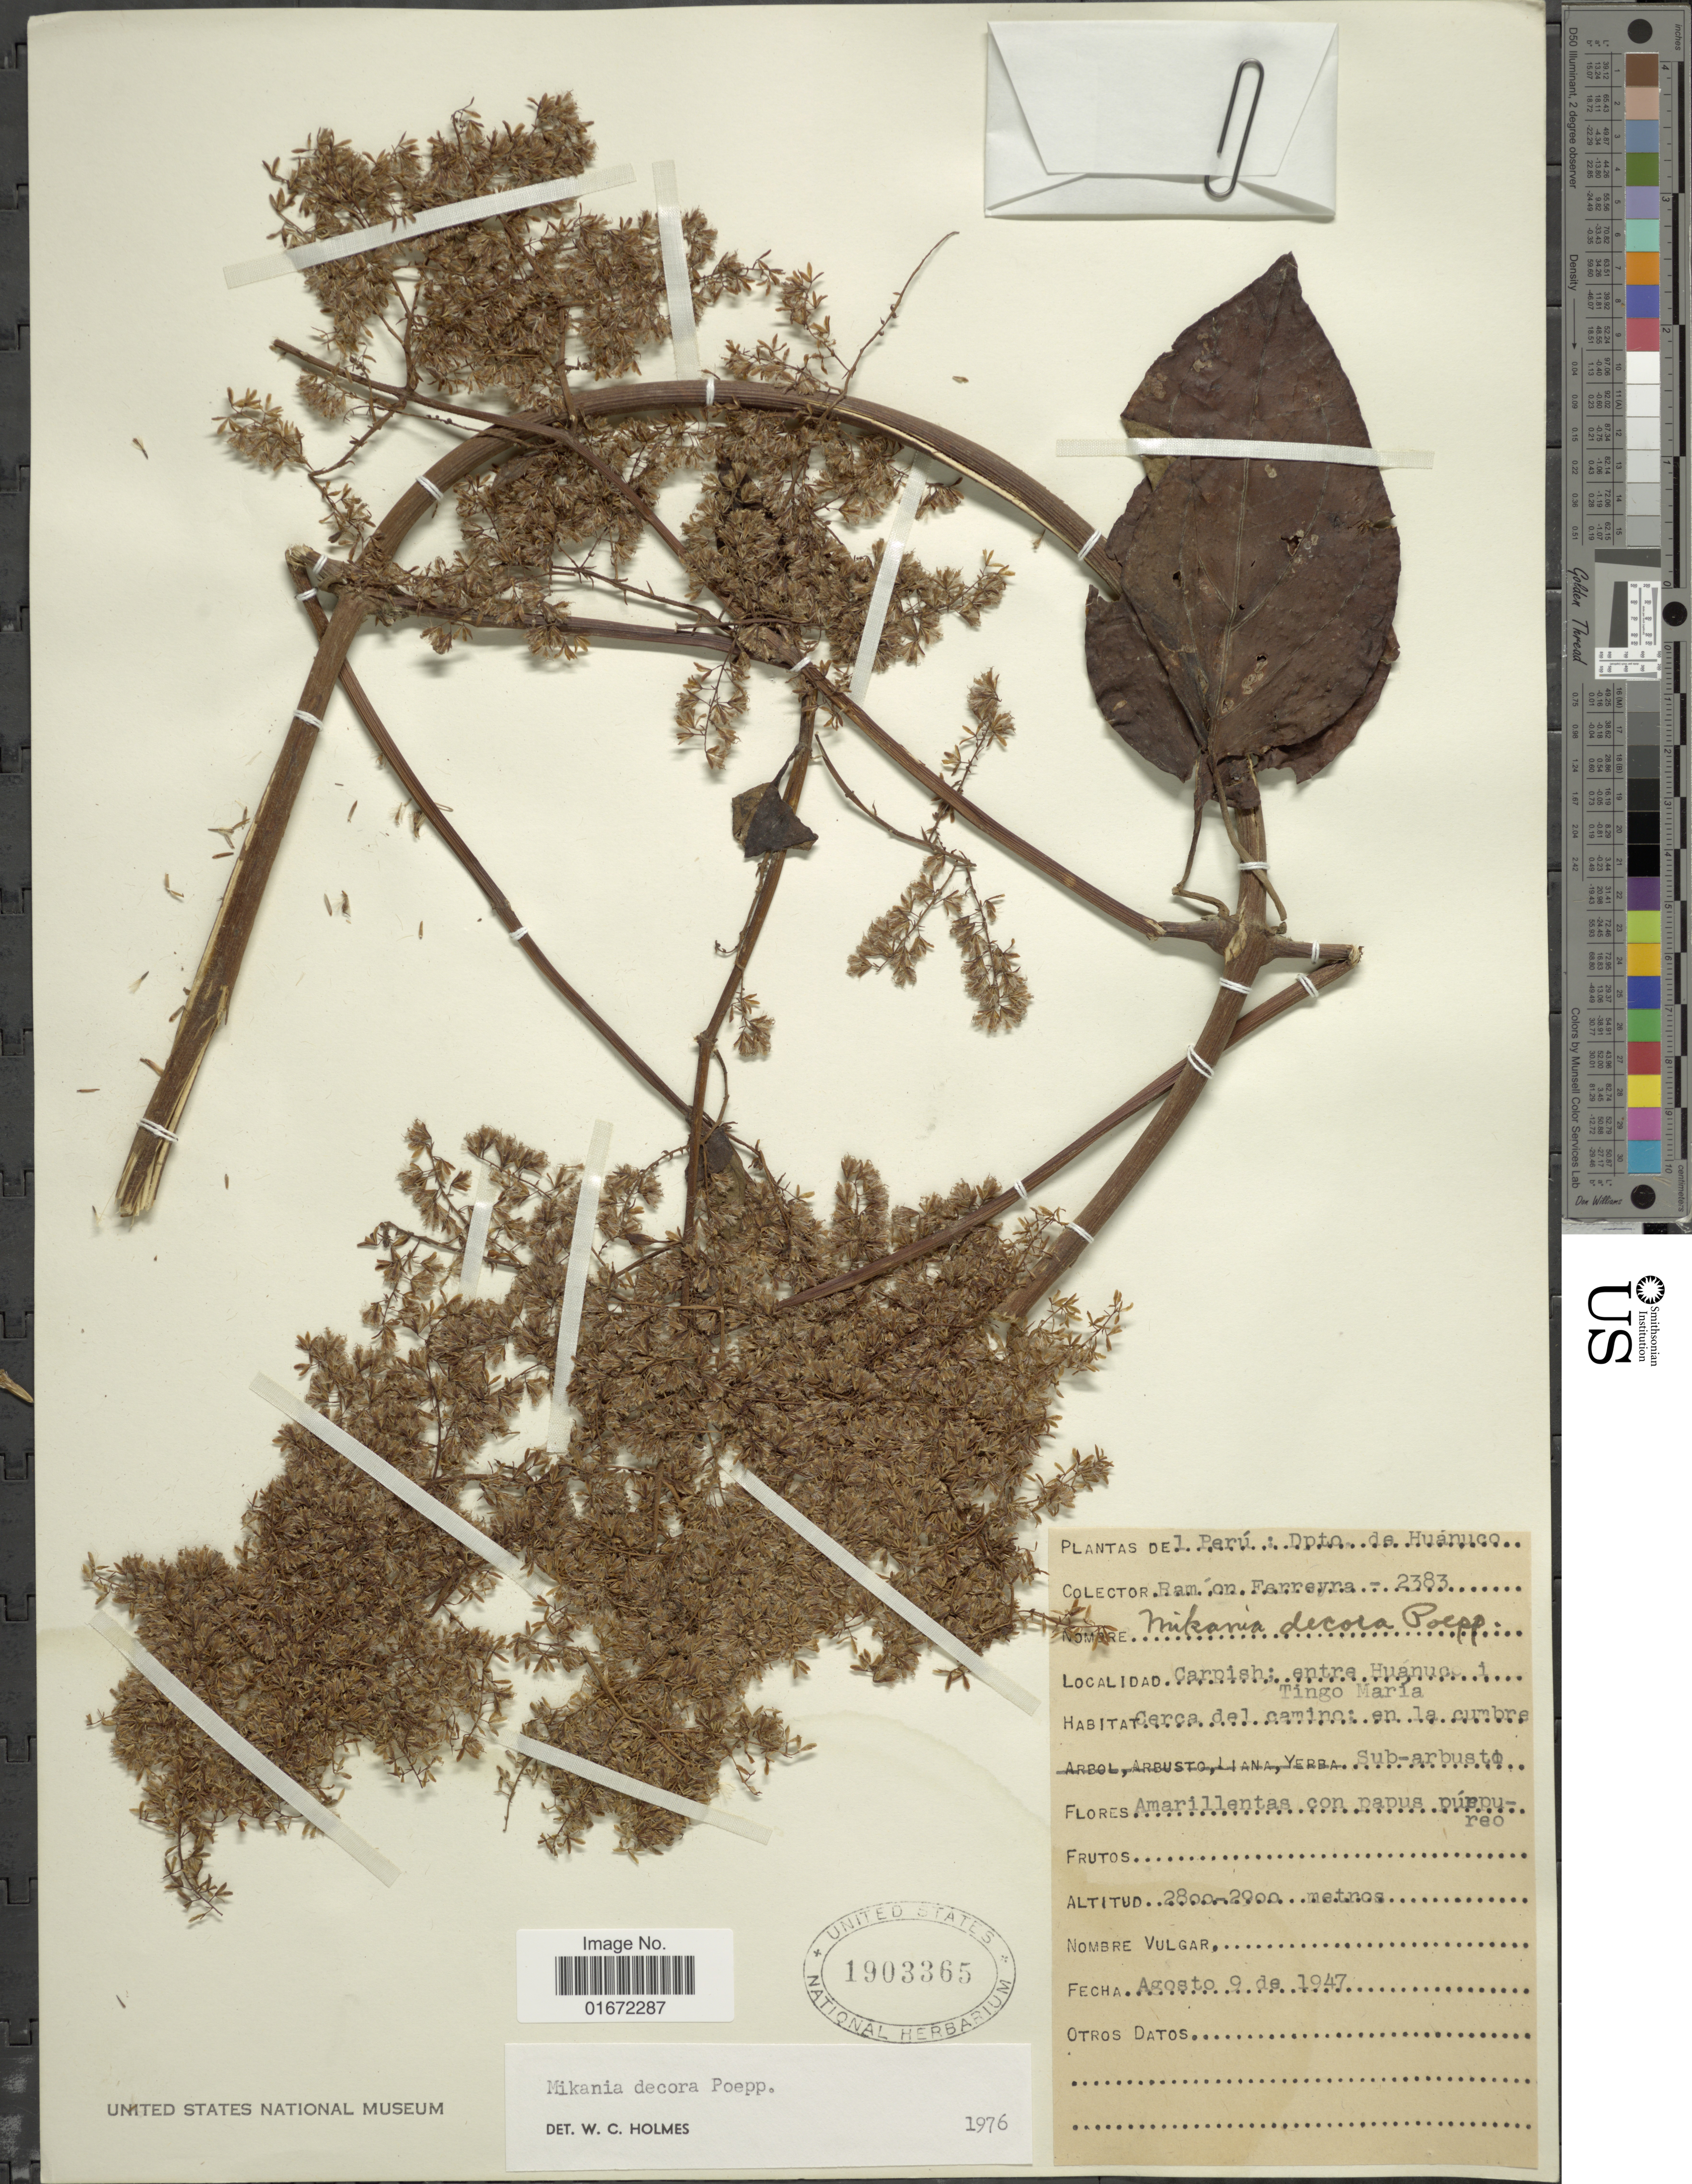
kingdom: Plantae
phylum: Tracheophyta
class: Magnoliopsida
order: Asterales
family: Asteraceae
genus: Mikania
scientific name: Mikania decora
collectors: R. A. Ferreyra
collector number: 2383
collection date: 1947-08-09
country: Peru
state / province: Huánuco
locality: Dpto. de Huánuco. Carpish: entre Huanuco i Tingo María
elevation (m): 2800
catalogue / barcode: US 1903365